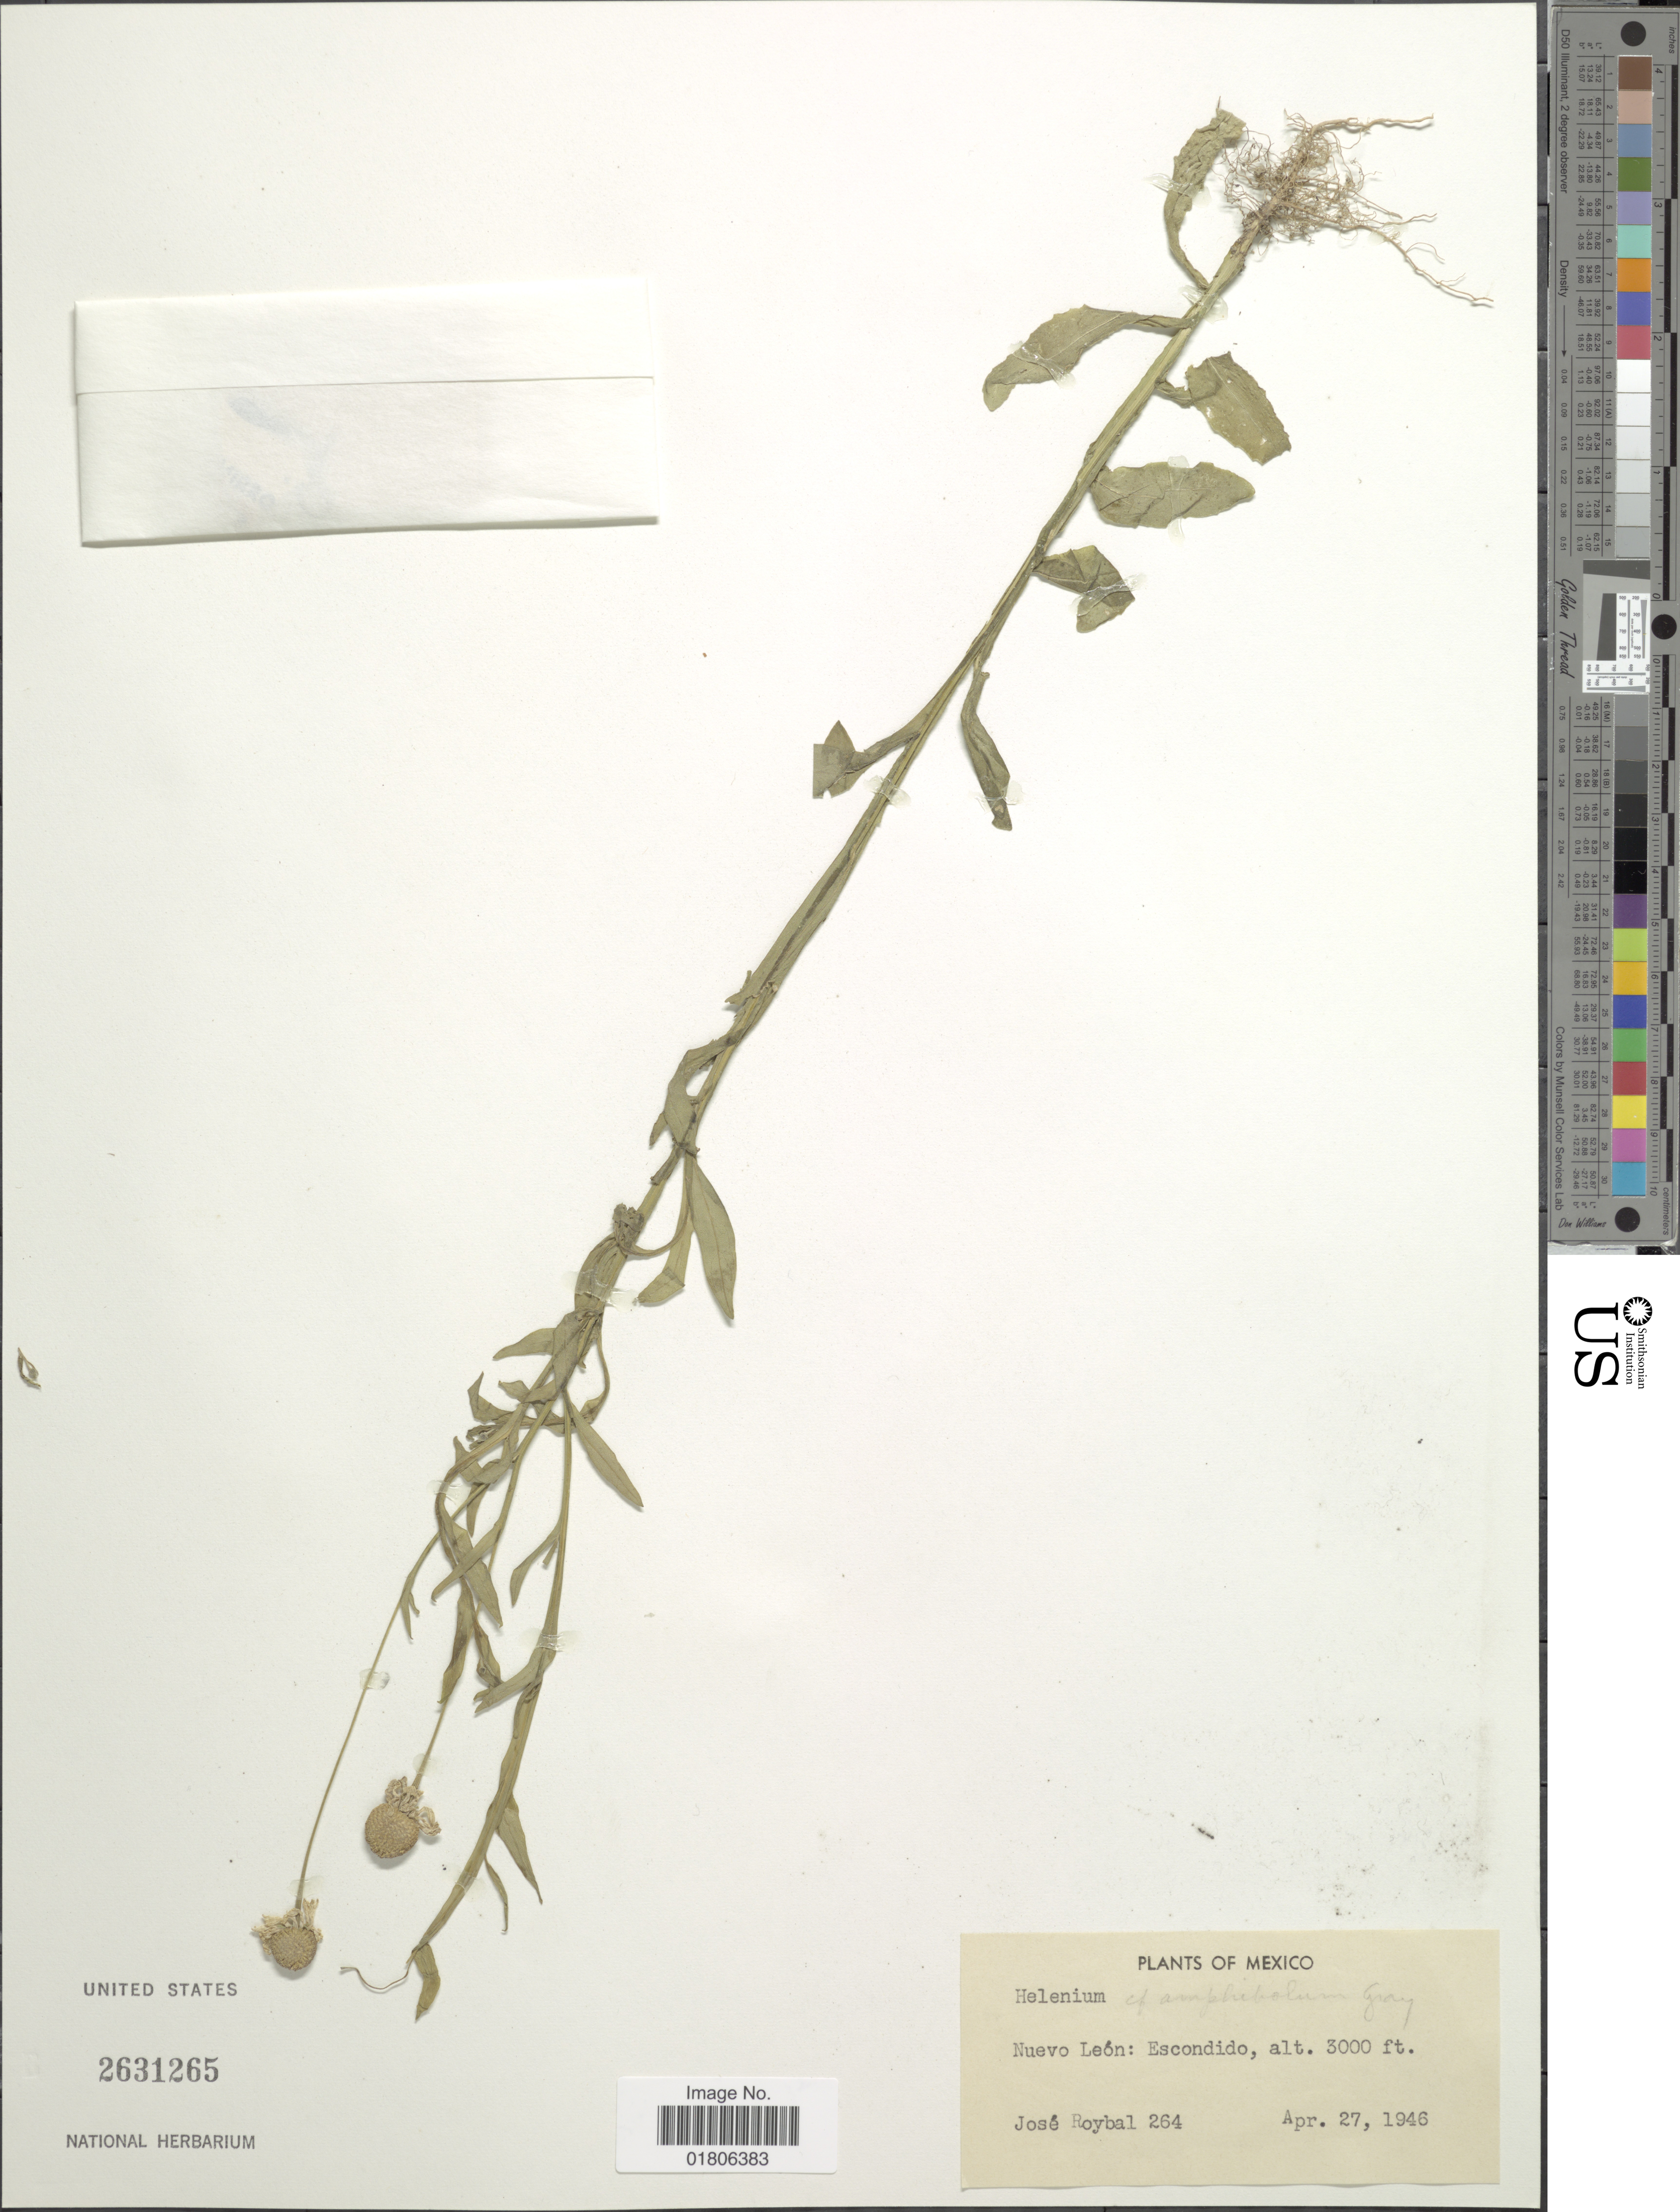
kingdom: Plantae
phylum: Tracheophyta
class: Magnoliopsida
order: Asterales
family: Asteraceae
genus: Helenium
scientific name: Helenium quadridentatum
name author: Labill.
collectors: J. J. Roybal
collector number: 264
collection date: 1946-04-27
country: Mexico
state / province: Nuevo León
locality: Escondido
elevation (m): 914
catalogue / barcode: US 2631265